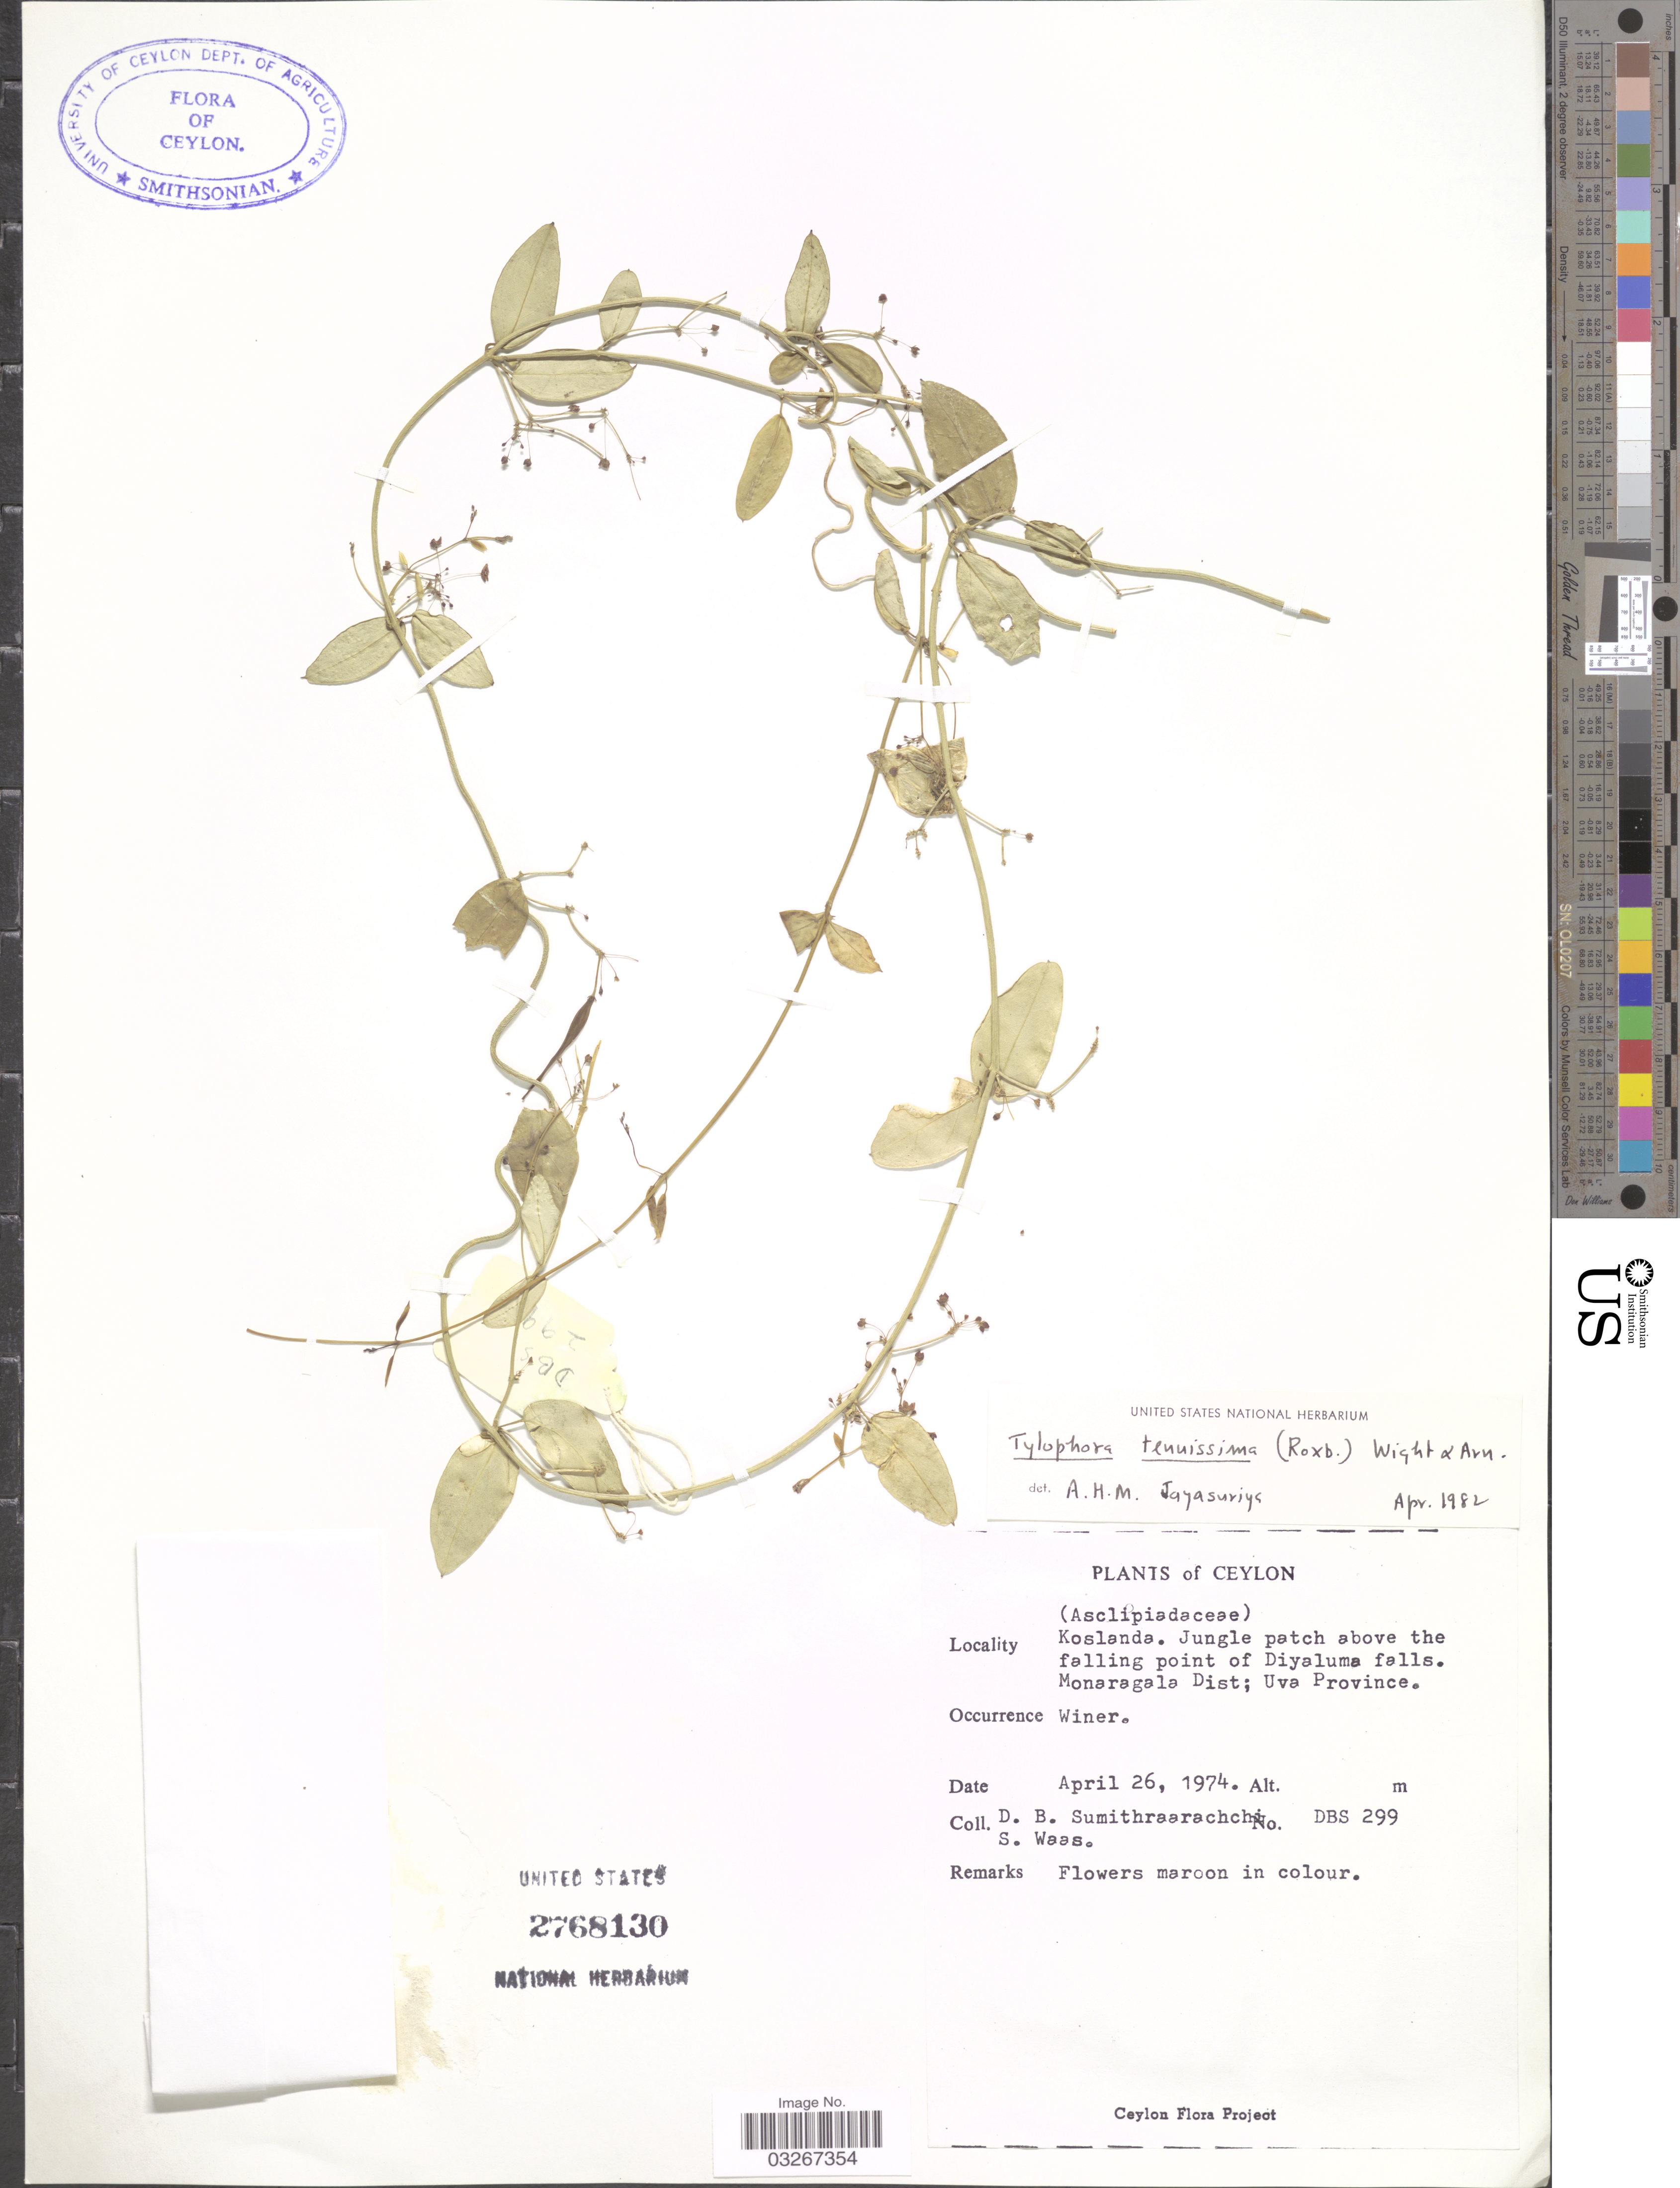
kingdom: Plantae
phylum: Tracheophyta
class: Magnoliopsida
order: Gentianales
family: Apocynaceae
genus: Tylophora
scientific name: Tylophora tenuissima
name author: (Roxb.) Wight & Arn.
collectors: D. B. Sumithraarachchi & S. Waas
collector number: DBS 299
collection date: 1974-04-26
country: Sri Lanka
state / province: Uva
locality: Ceylon. Koslanda. Jungle patch above the falling point of Diyaluma falls. Monaragala Dist.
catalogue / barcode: US 2768130